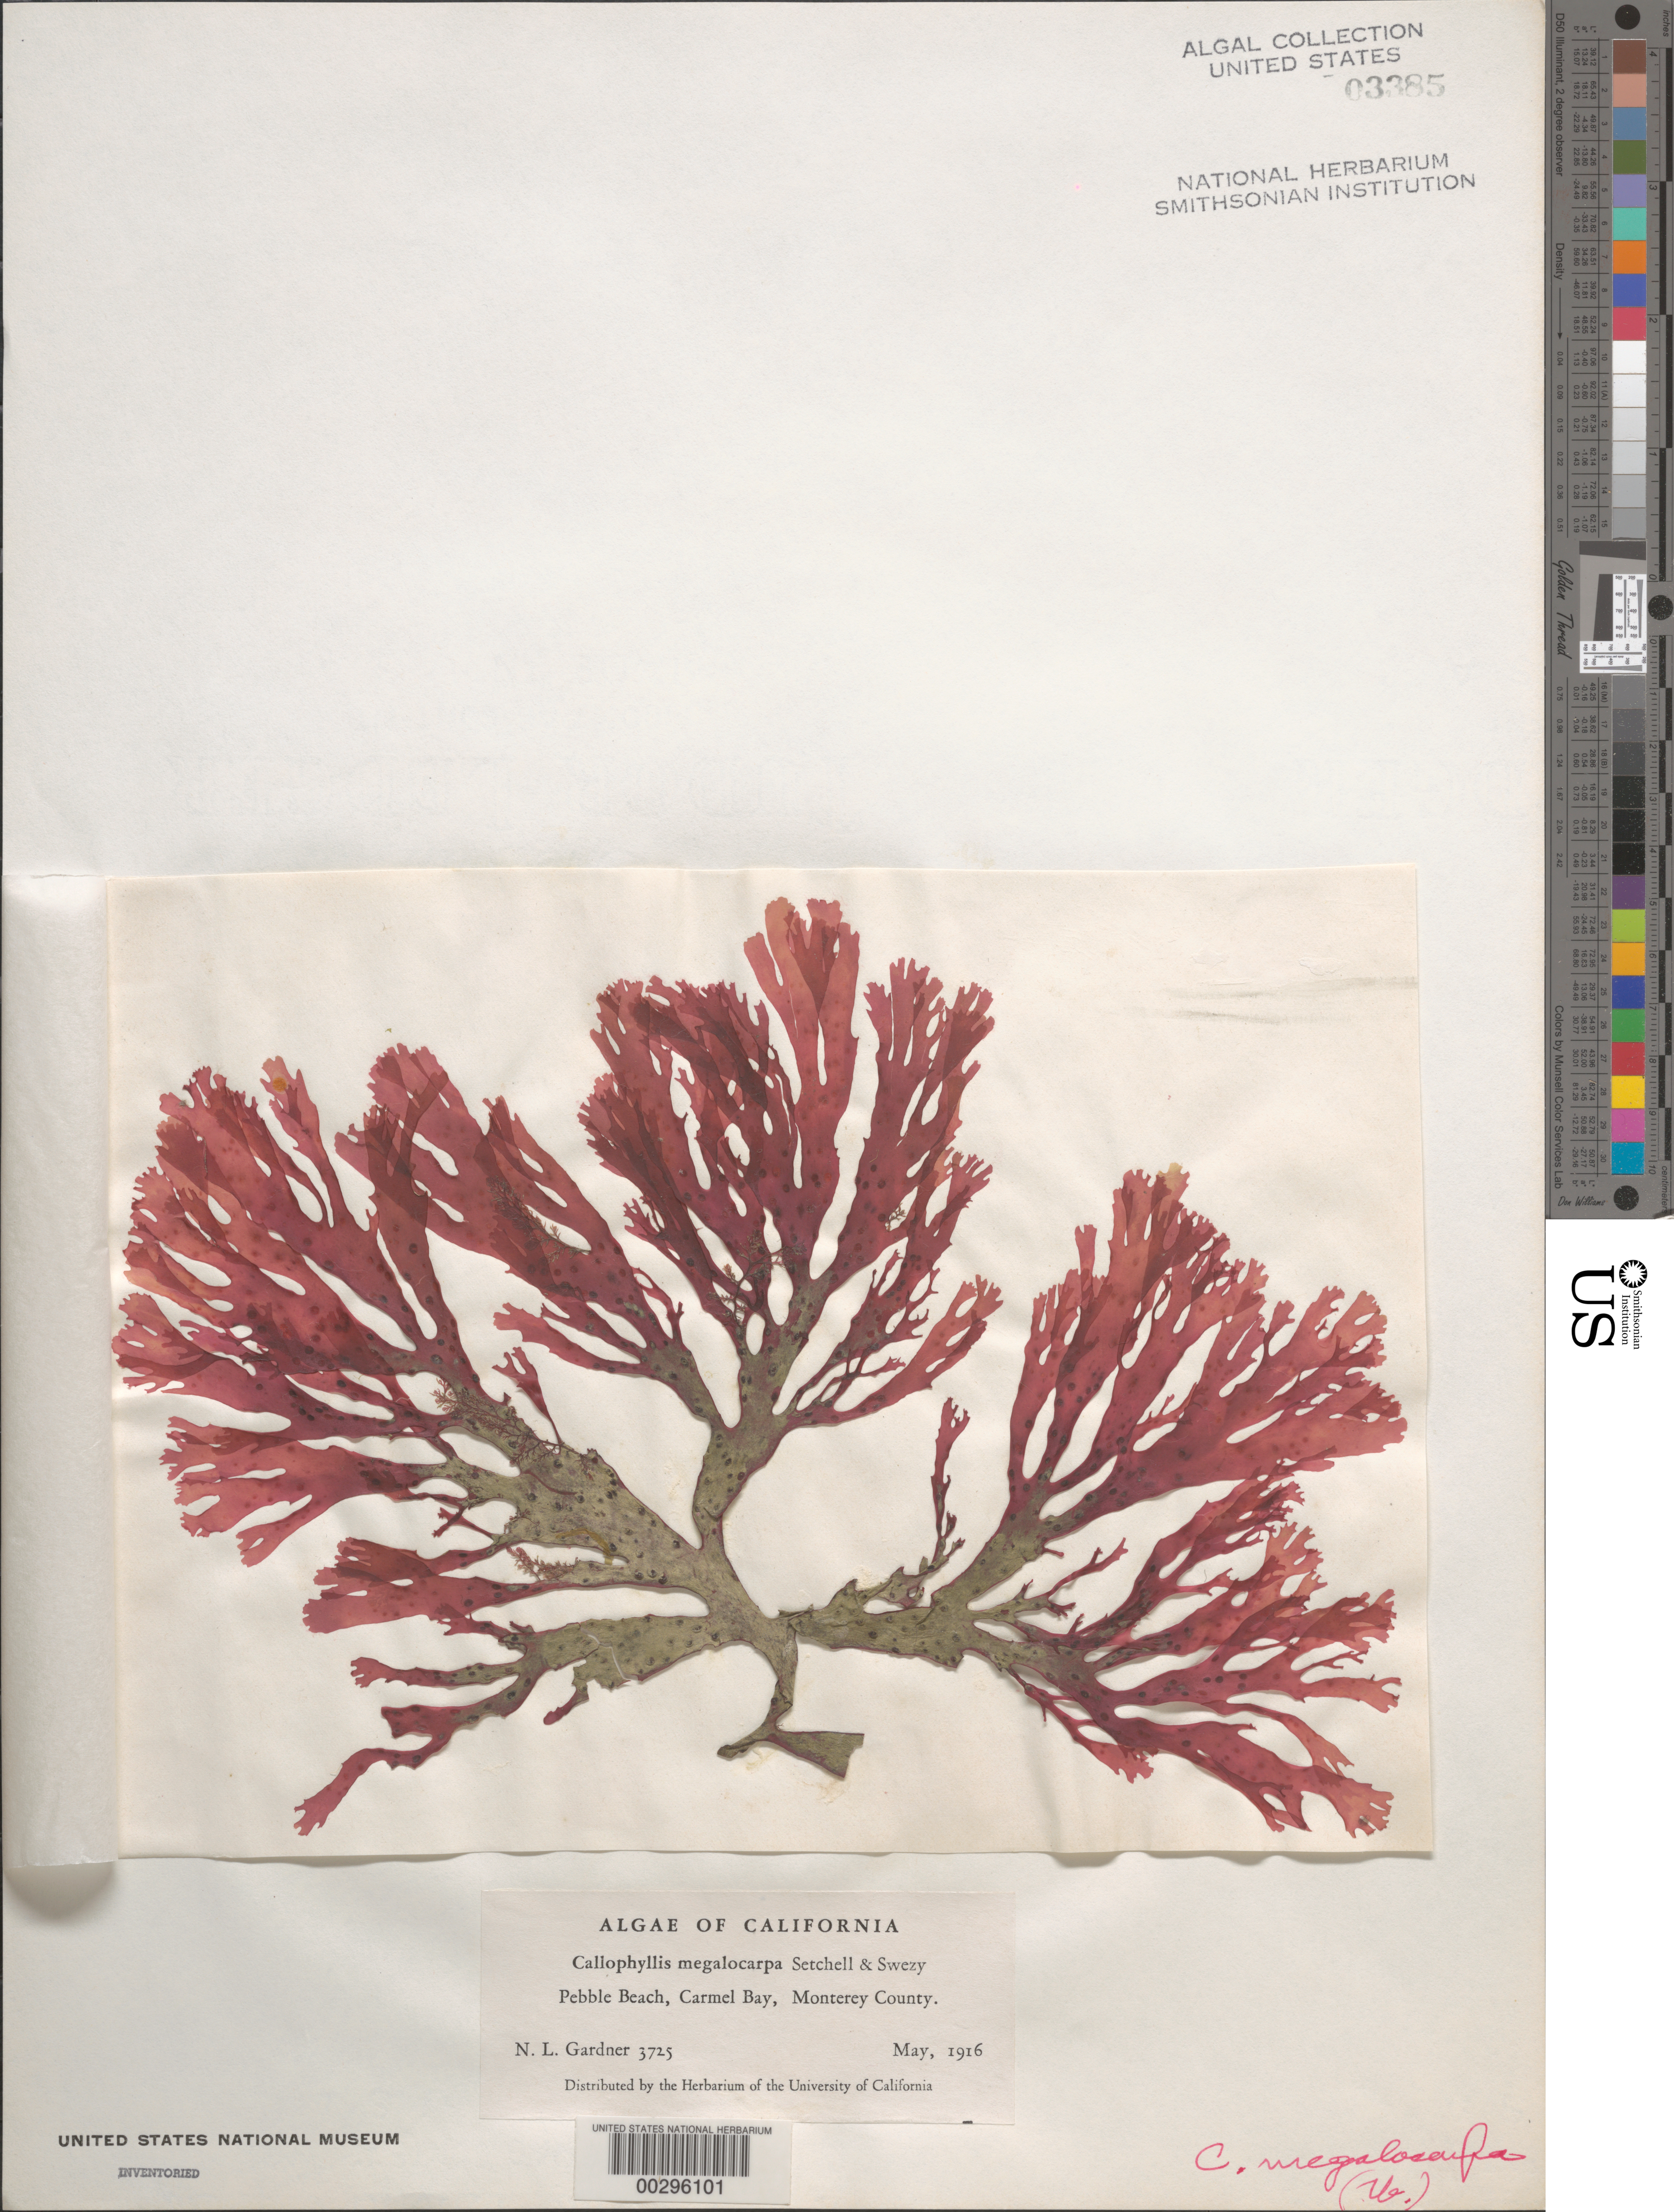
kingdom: Plantae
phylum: Rhodophyta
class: Florideophyceae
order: Gigartinales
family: Kallymeniaceae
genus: Callophyllis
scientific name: Callophyllis violacea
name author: J. Agardh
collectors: N. Gardner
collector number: NLG 3725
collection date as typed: May 1916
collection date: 1916-05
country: United States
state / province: California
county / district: Monterey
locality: Pebble Beach, Carmel Bay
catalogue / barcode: US 3385